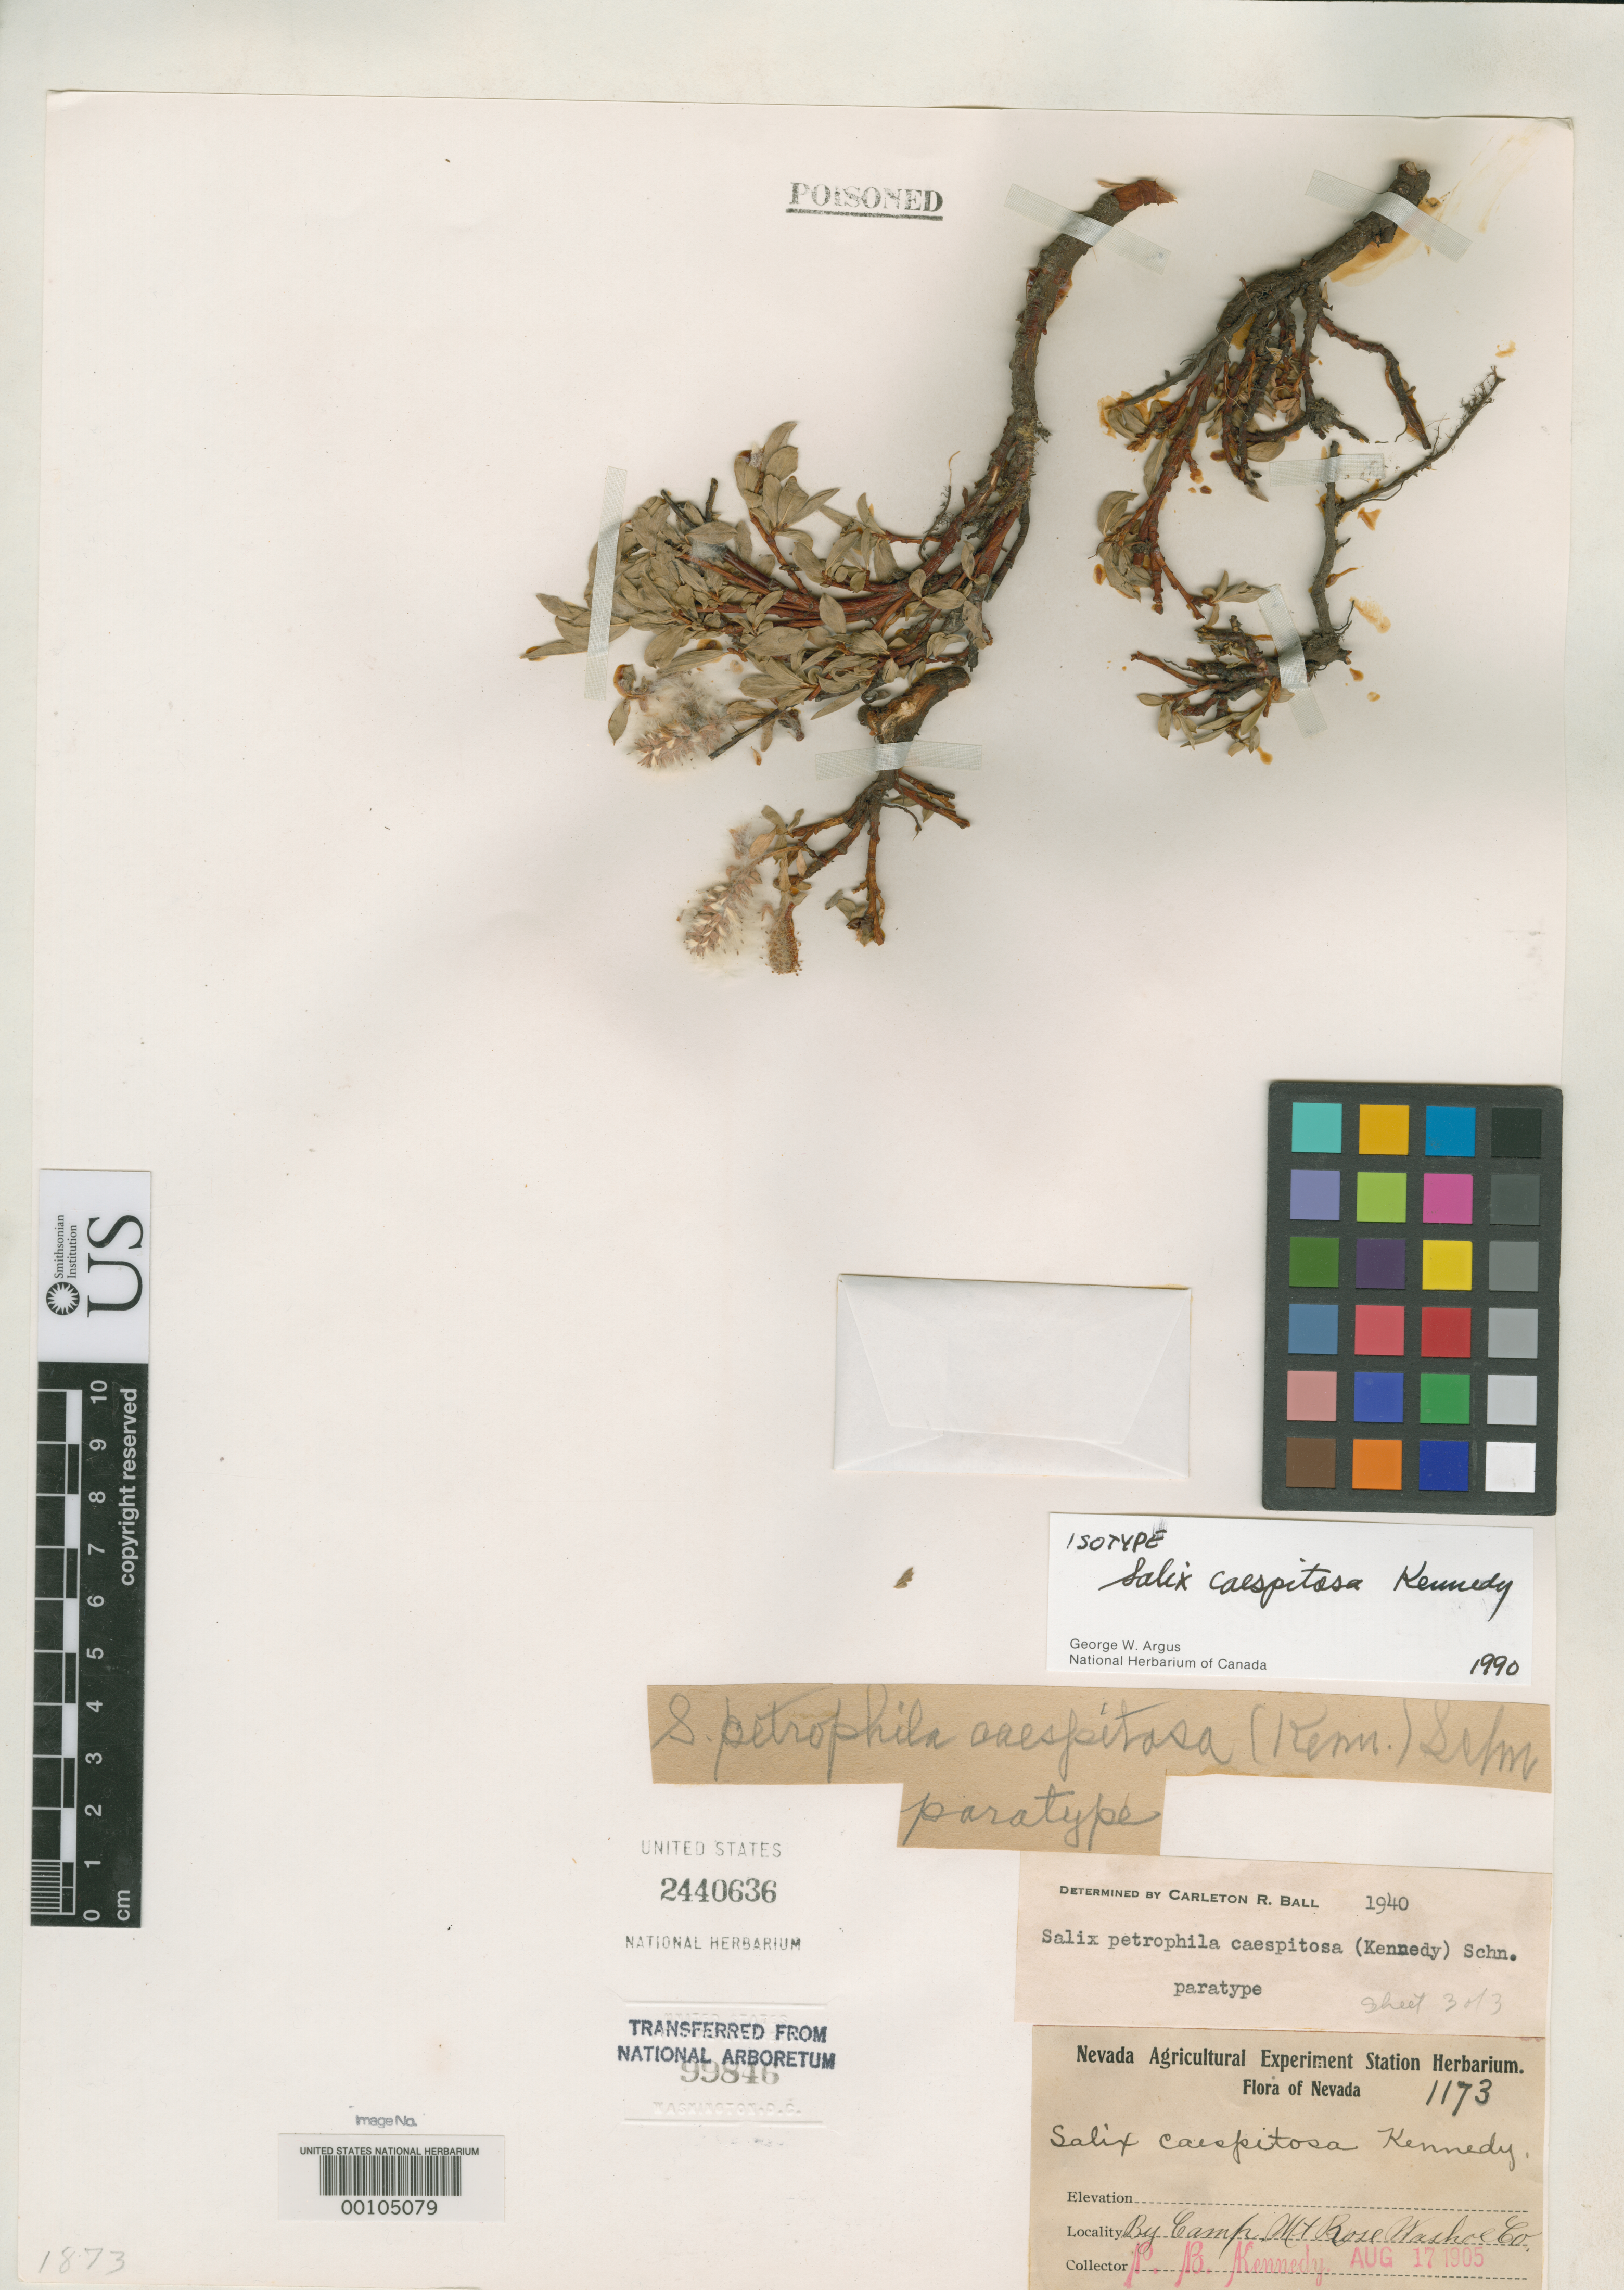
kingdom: Plantae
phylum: Tracheophyta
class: Magnoliopsida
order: Malpighiales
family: Salicaceae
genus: Salix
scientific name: Salix caespitosa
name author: P.B. Kenn.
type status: Isotype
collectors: P. B. Kennedy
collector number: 1173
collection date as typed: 17 Aug 1905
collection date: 1905-08-17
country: United States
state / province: Nevada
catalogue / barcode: US 2440636